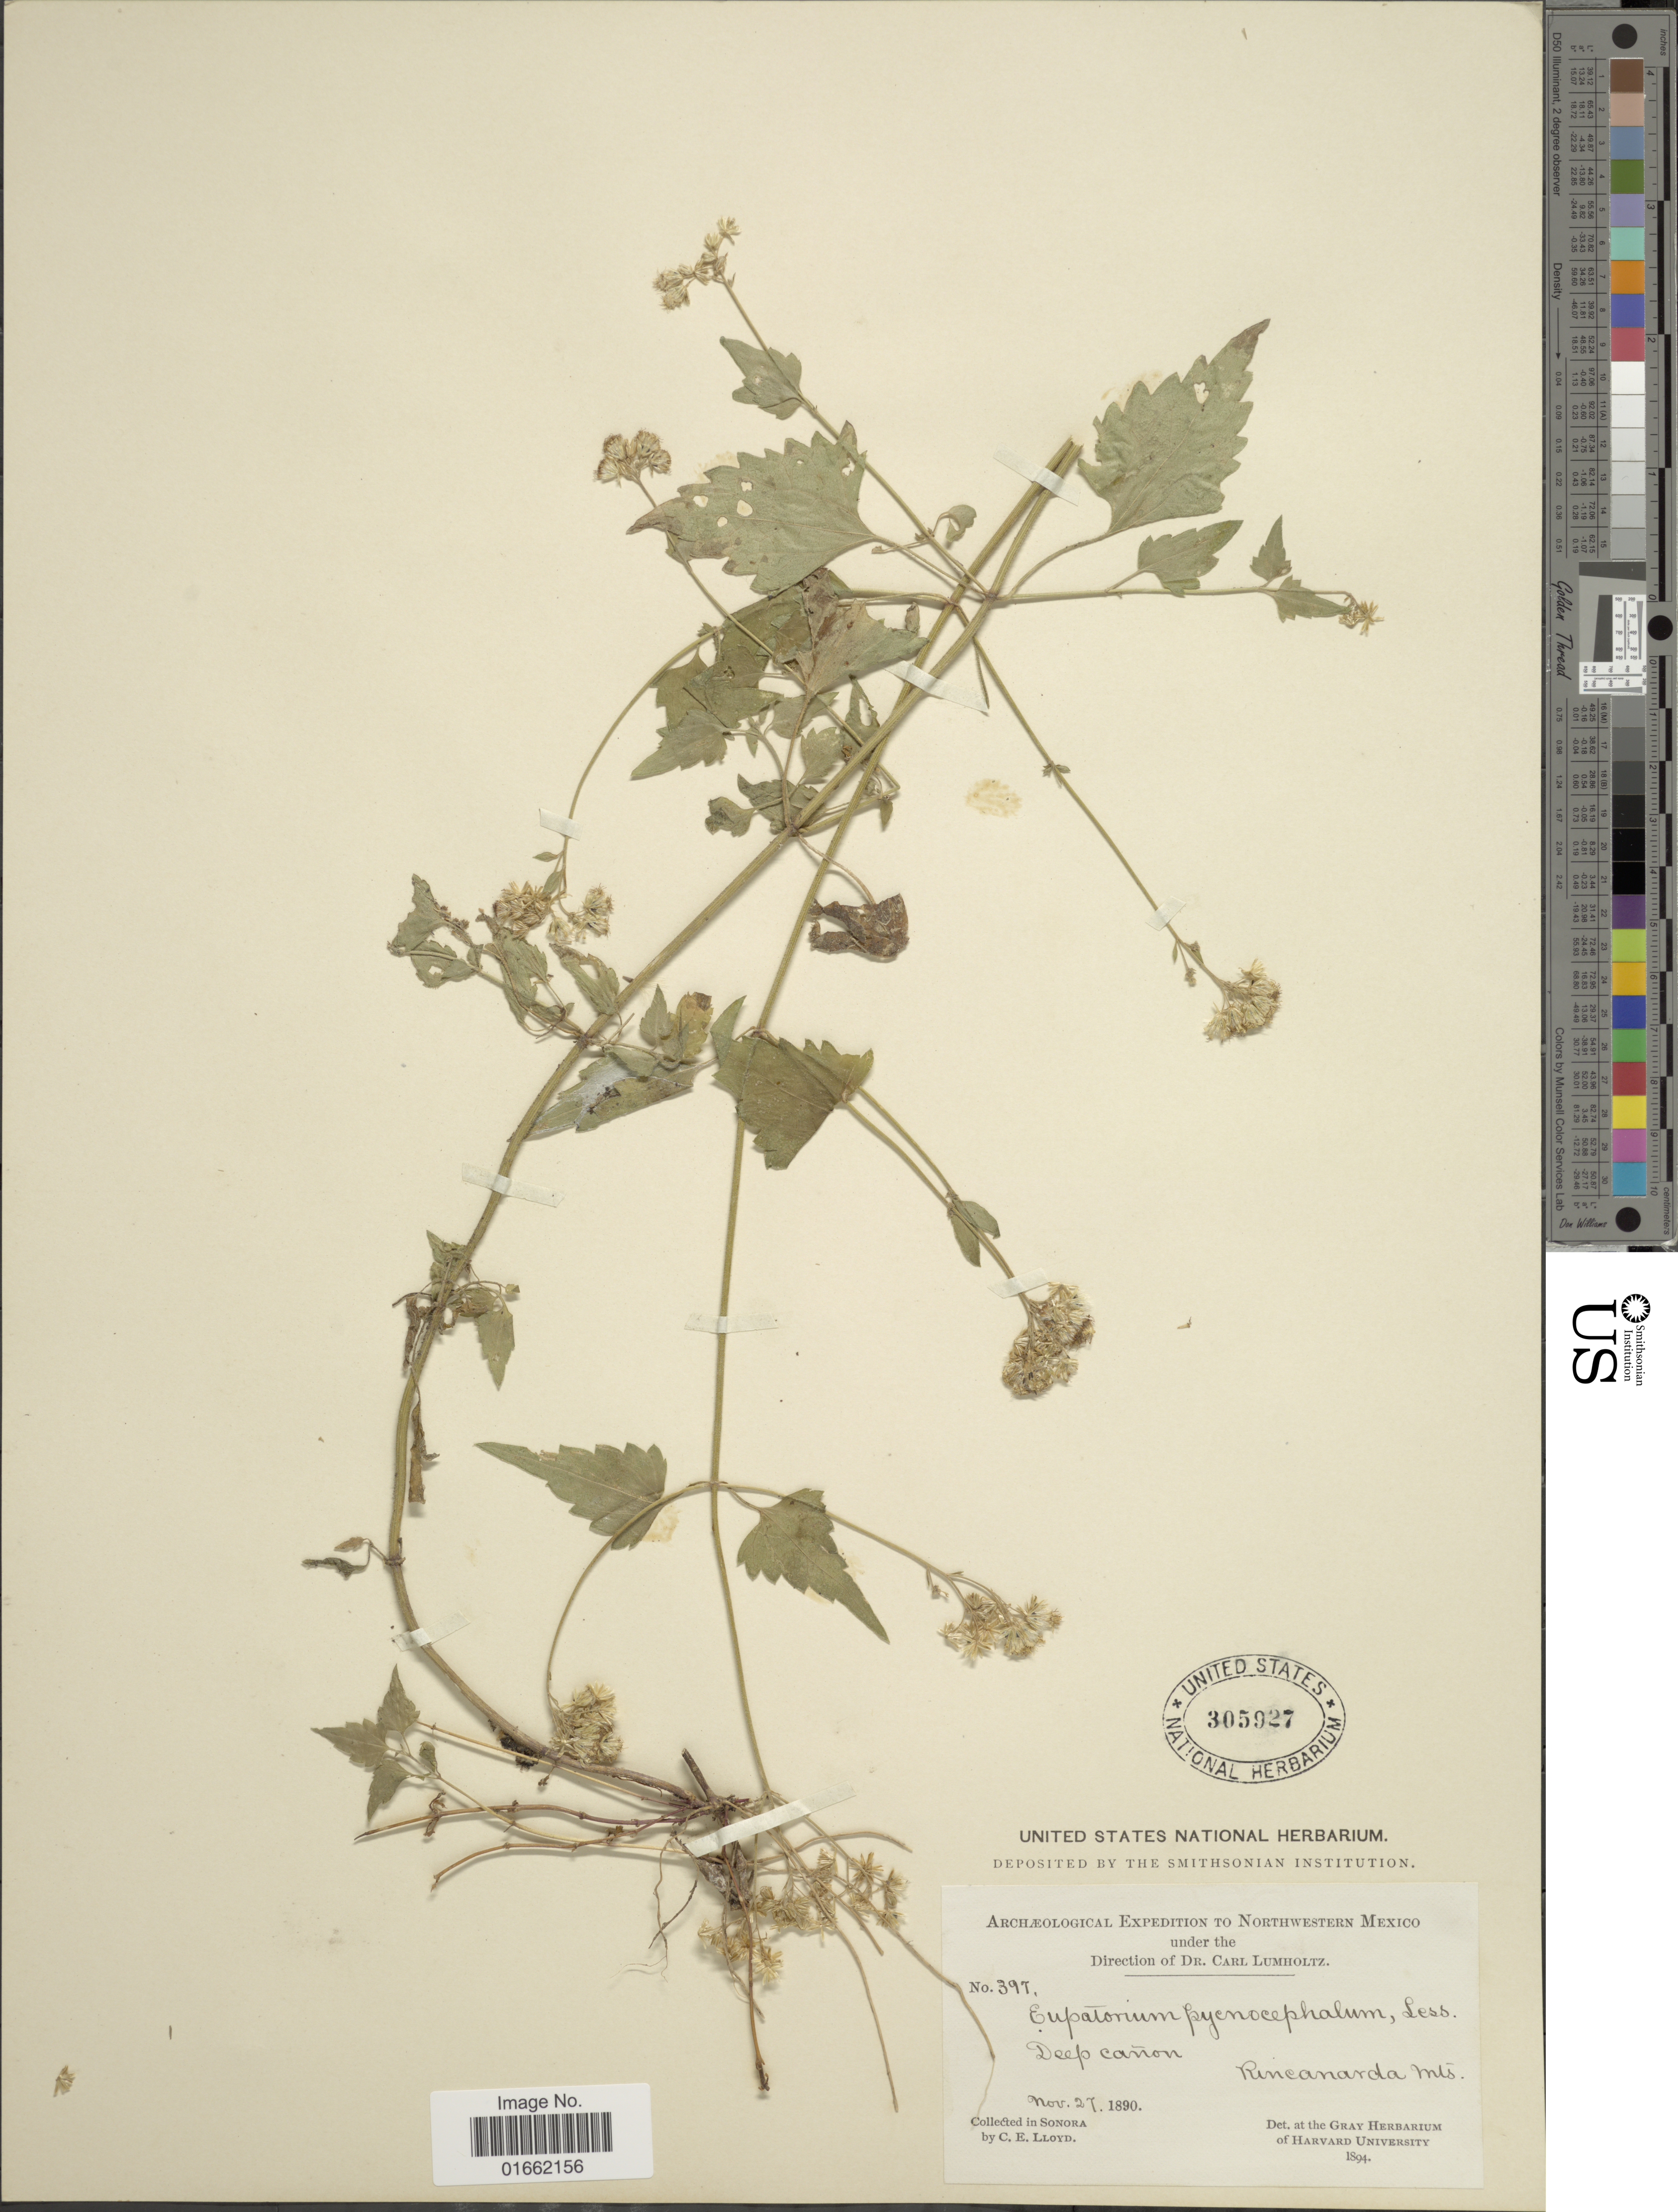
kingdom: Plantae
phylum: Tracheophyta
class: Magnoliopsida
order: Asterales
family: Asteraceae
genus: Fleischmannia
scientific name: Fleischmannia sonorae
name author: (A. Gray) R.M. King & H. Rob.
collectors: Lloyd, C. E.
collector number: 397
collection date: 1890-11-27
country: Mexico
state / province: Sonora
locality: Deep cañon. Rincanarda Mts.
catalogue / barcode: US 305927